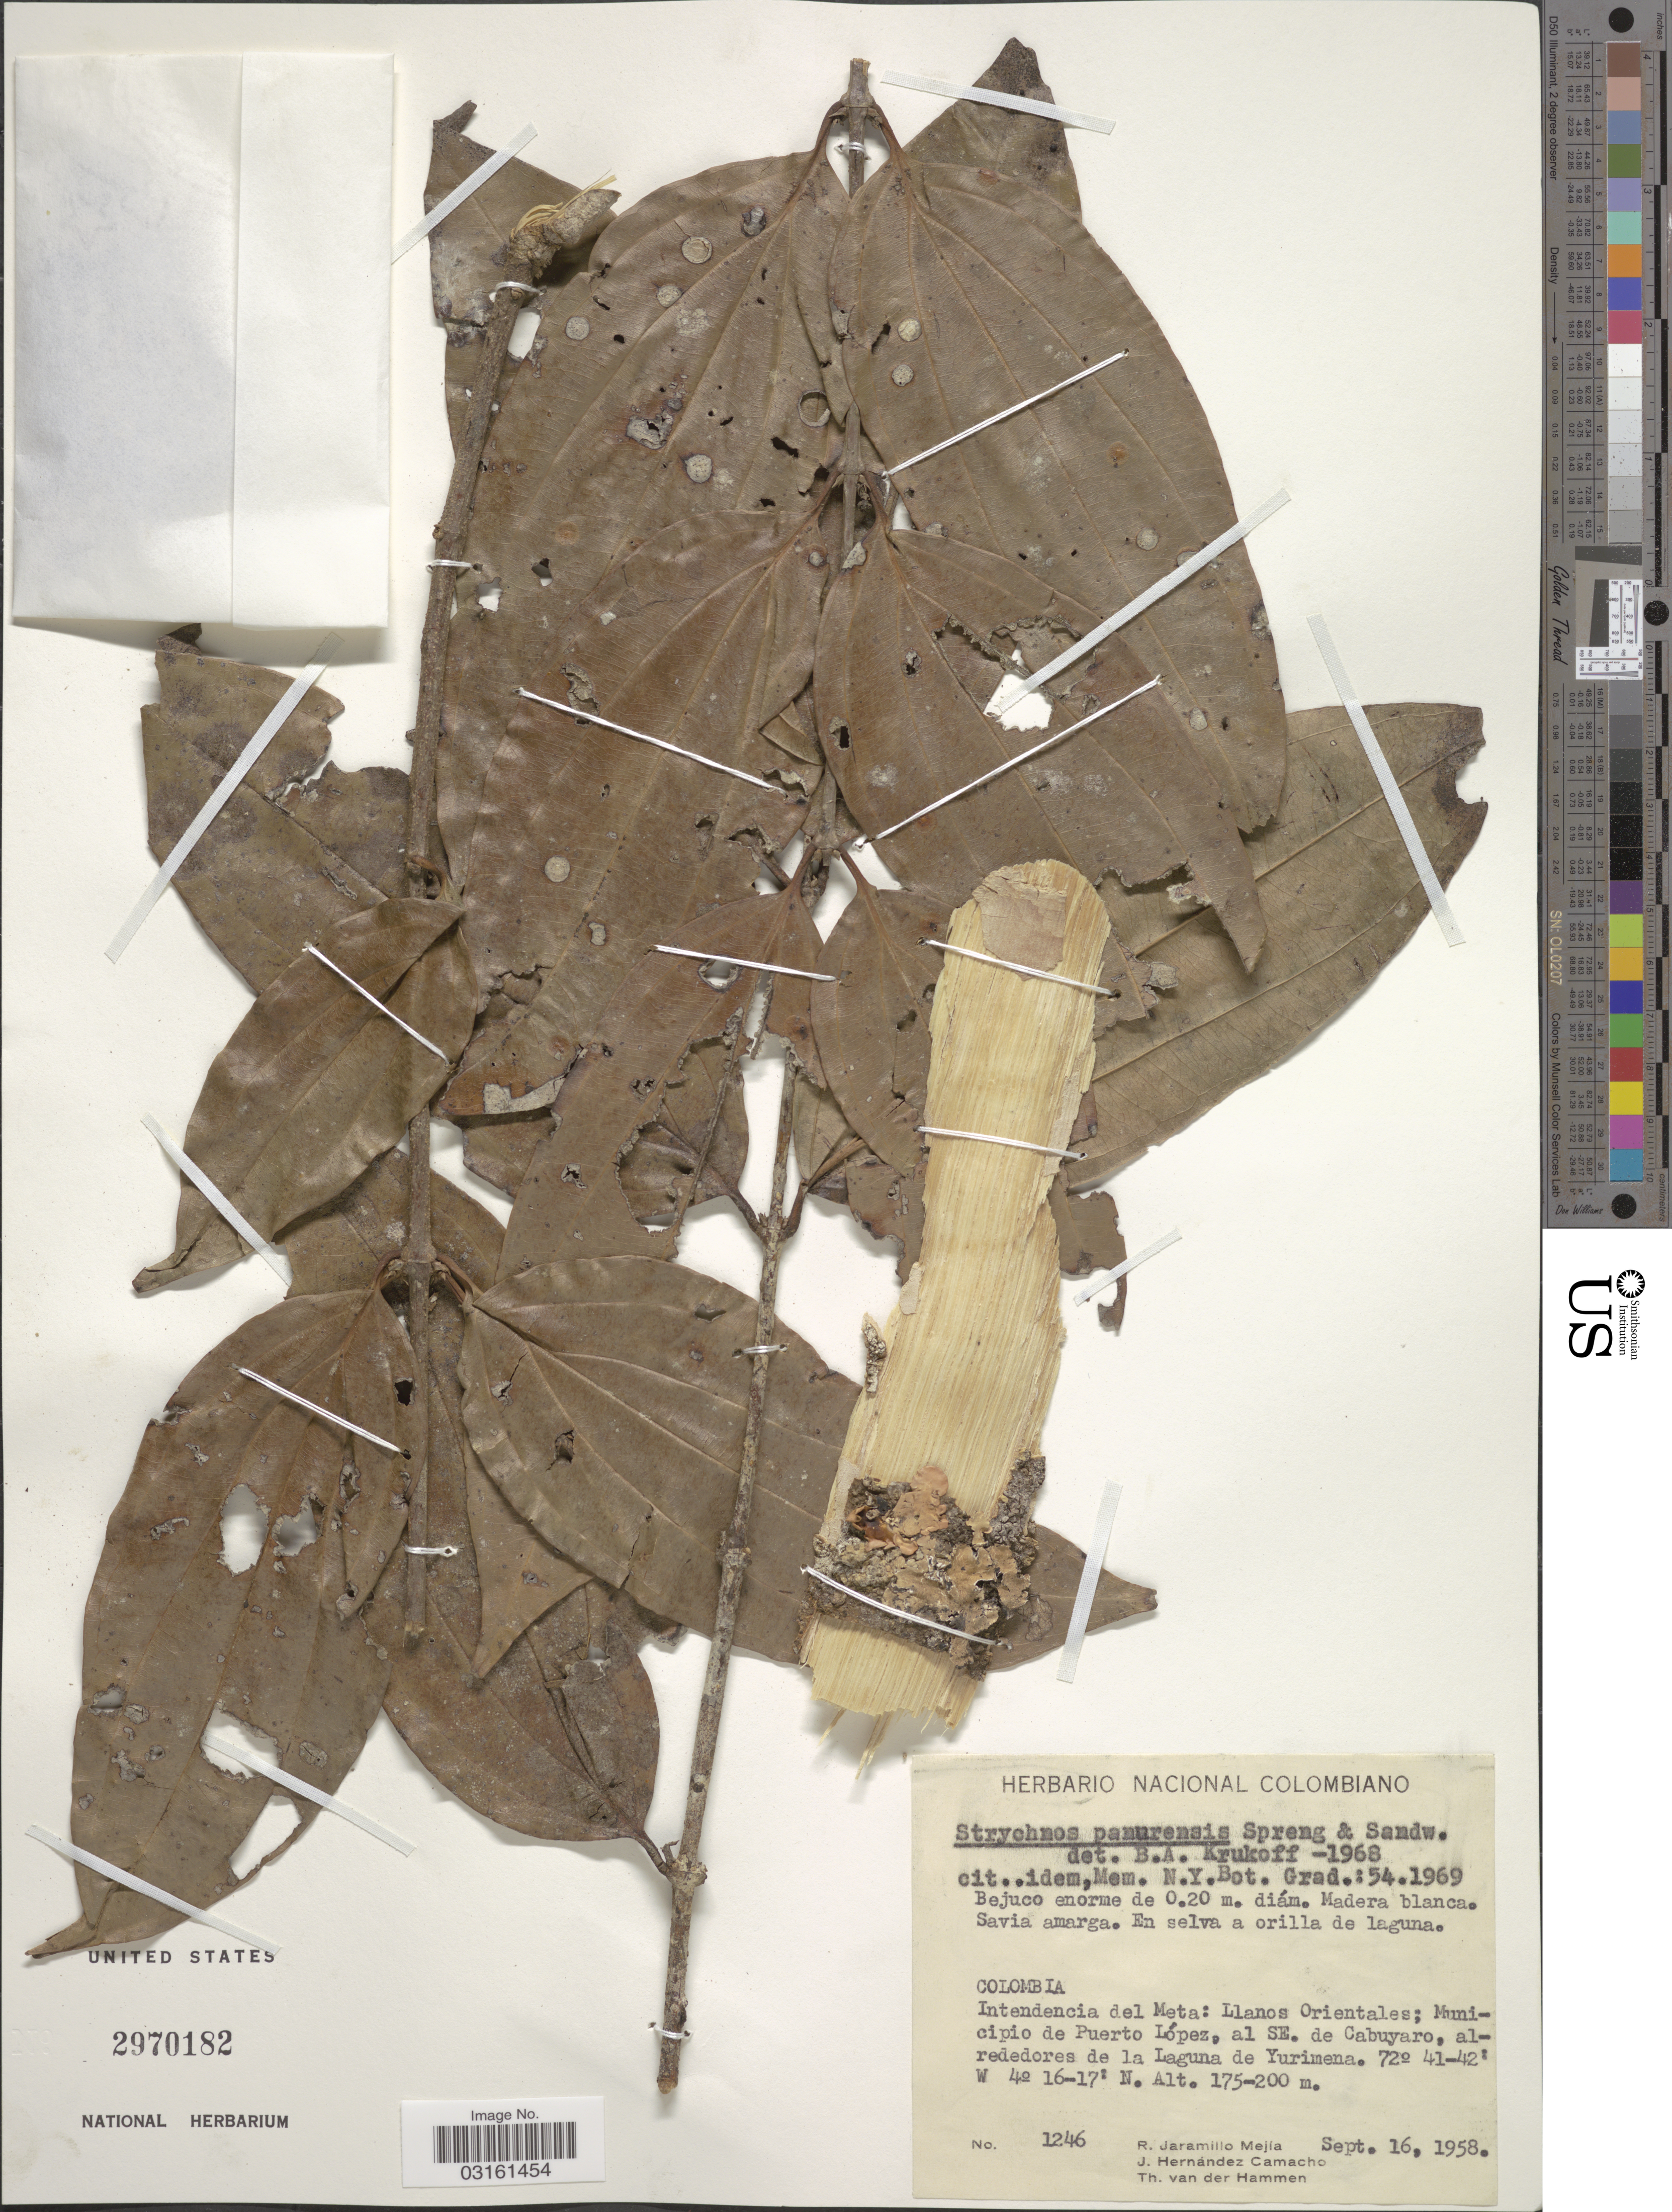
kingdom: Plantae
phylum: Tracheophyta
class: Magnoliopsida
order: Gentianales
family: Loganiaceae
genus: Strychnos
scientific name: Strychnos panurensis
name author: Sprague & Sandwith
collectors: R. Jaramillo M., J. Hernández-Camacho & T. Van der Hammen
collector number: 1246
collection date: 1958-09-16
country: Colombia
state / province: Meta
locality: Intendencia del Meta: Llanos Orientales; Municipio de Puerto López, al SE. de Cabuyaro, alrededores de la Laguna de Yurimena.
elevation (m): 175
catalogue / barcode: US 2970182